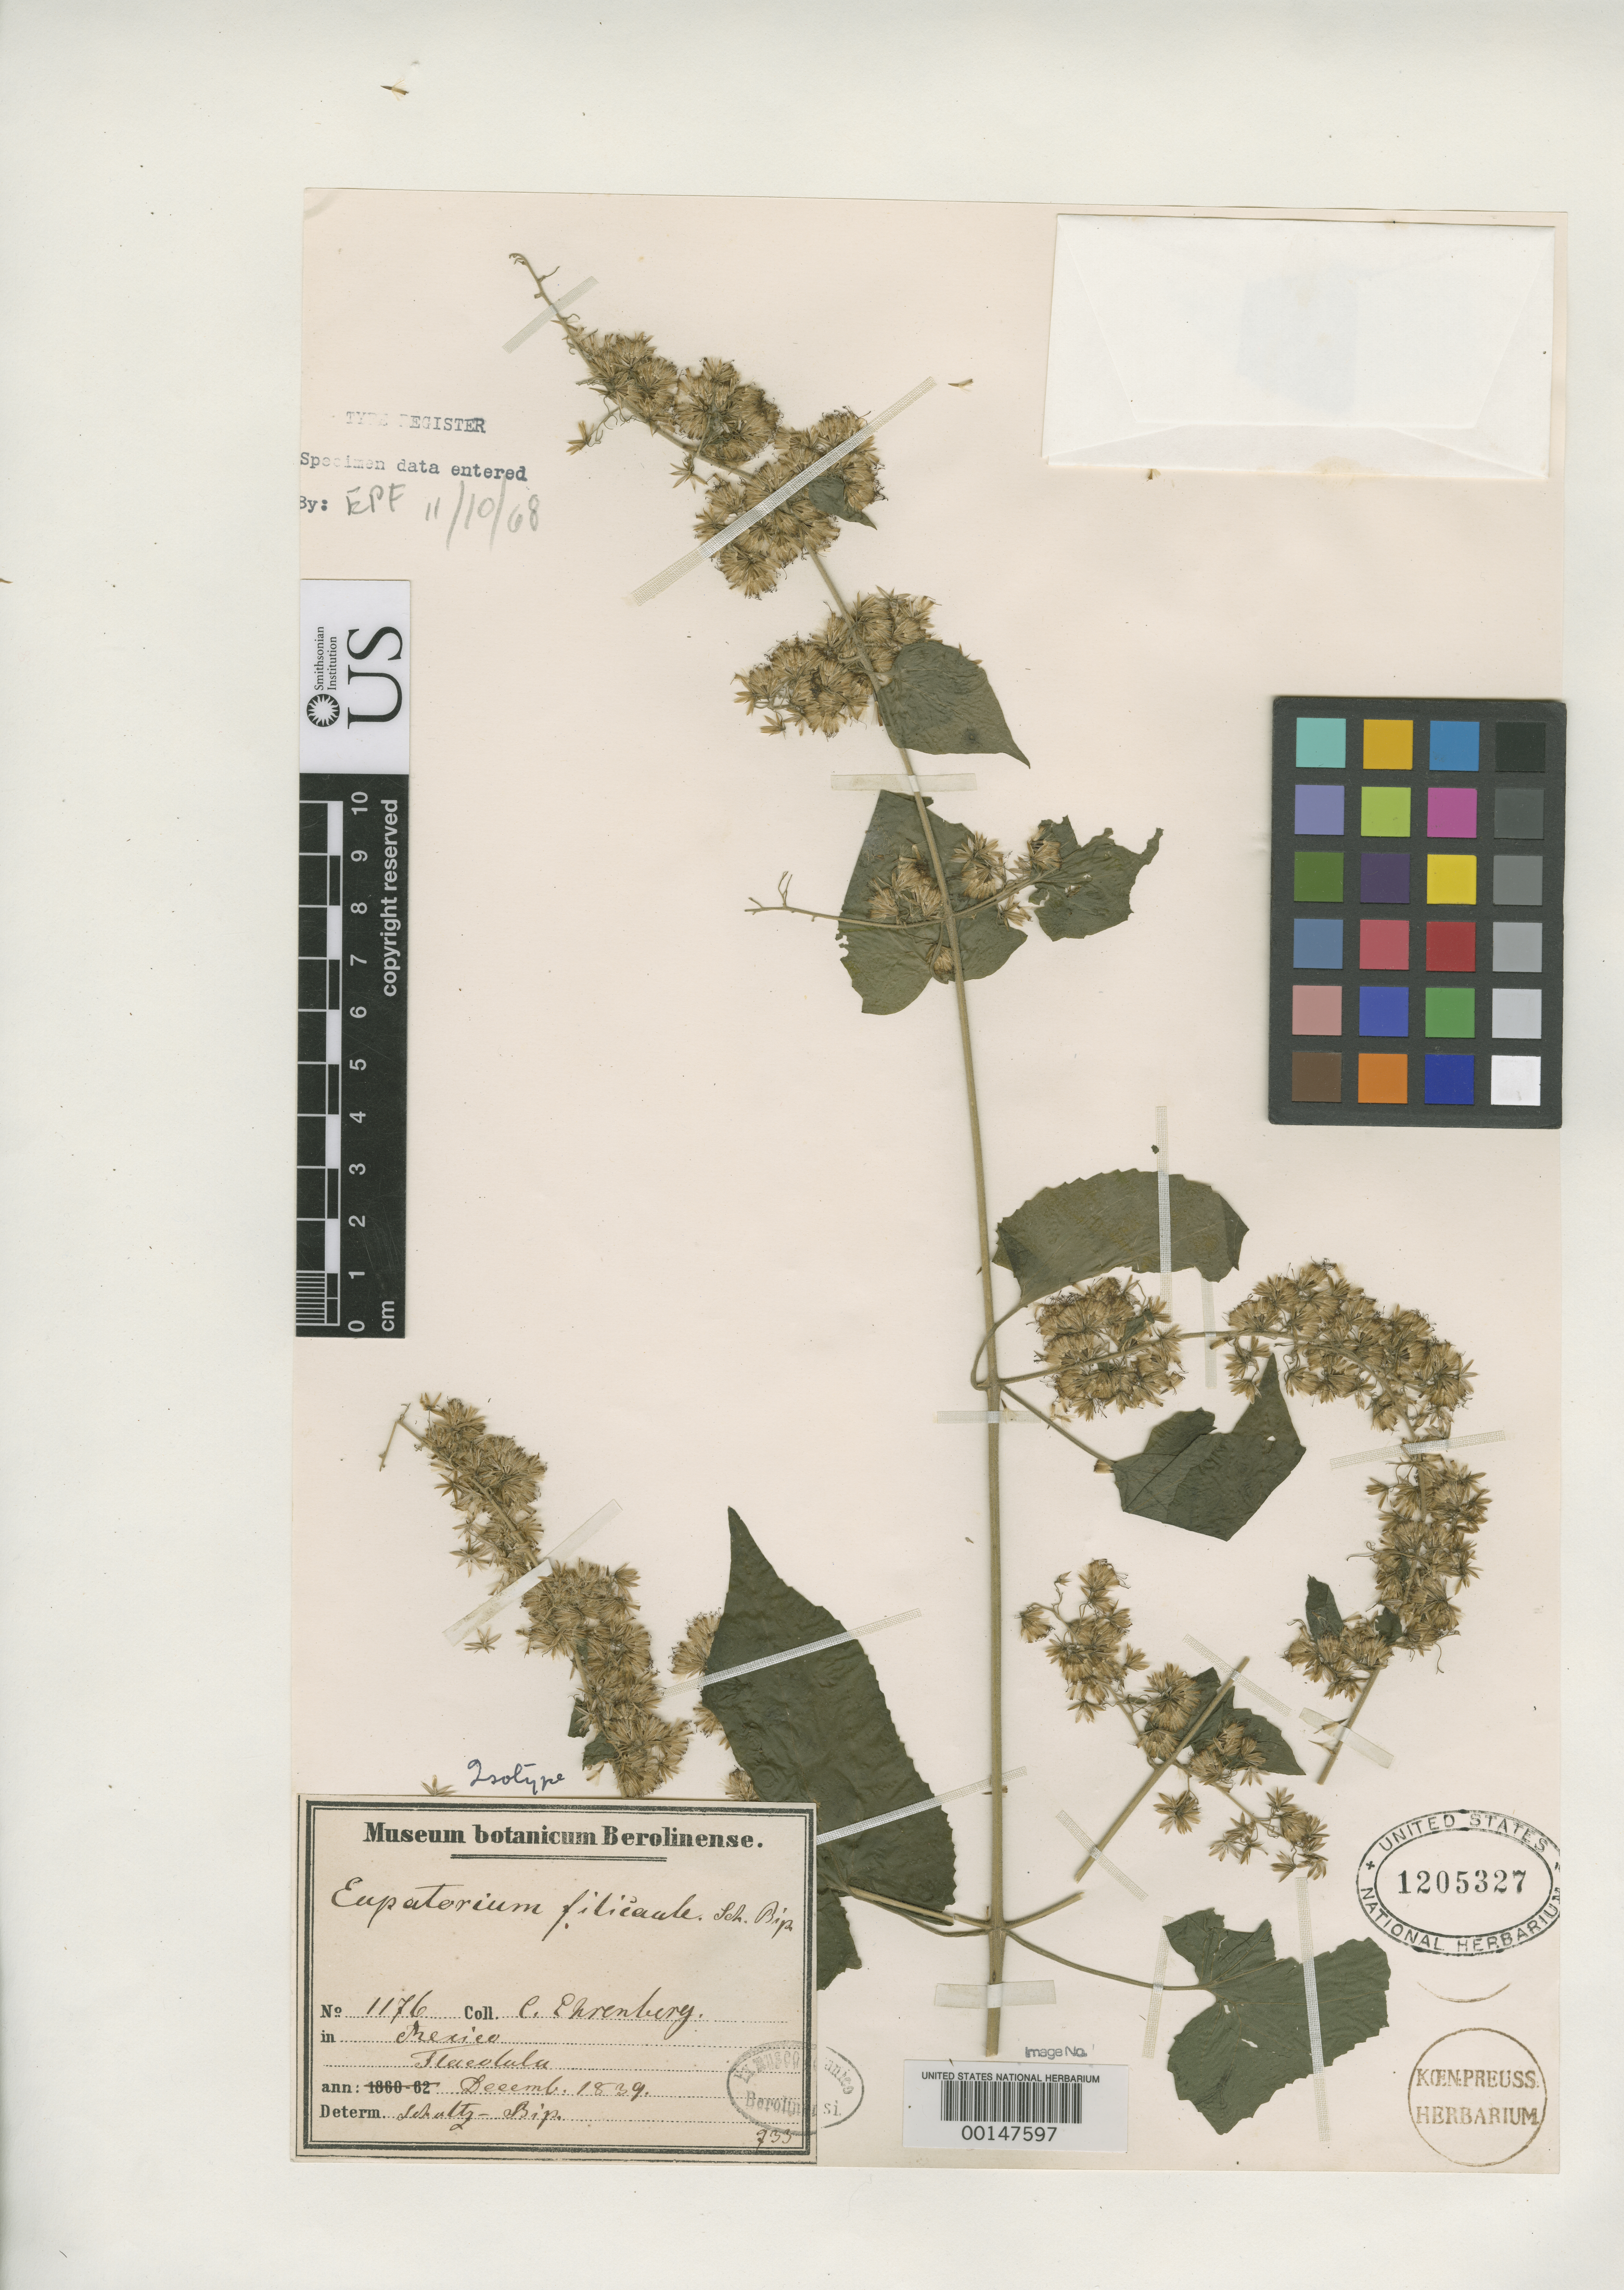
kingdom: Plantae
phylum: Tracheophyta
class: Magnoliopsida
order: Asterales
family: Asteraceae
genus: Eupatorium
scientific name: Eupatorium filicaule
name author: Sch. Bip. ex B.L. Rob.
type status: Isotype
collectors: C. Ehrenberg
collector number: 1176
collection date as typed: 1839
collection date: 1839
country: Mexico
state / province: Tlaxcala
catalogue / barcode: US 1205327